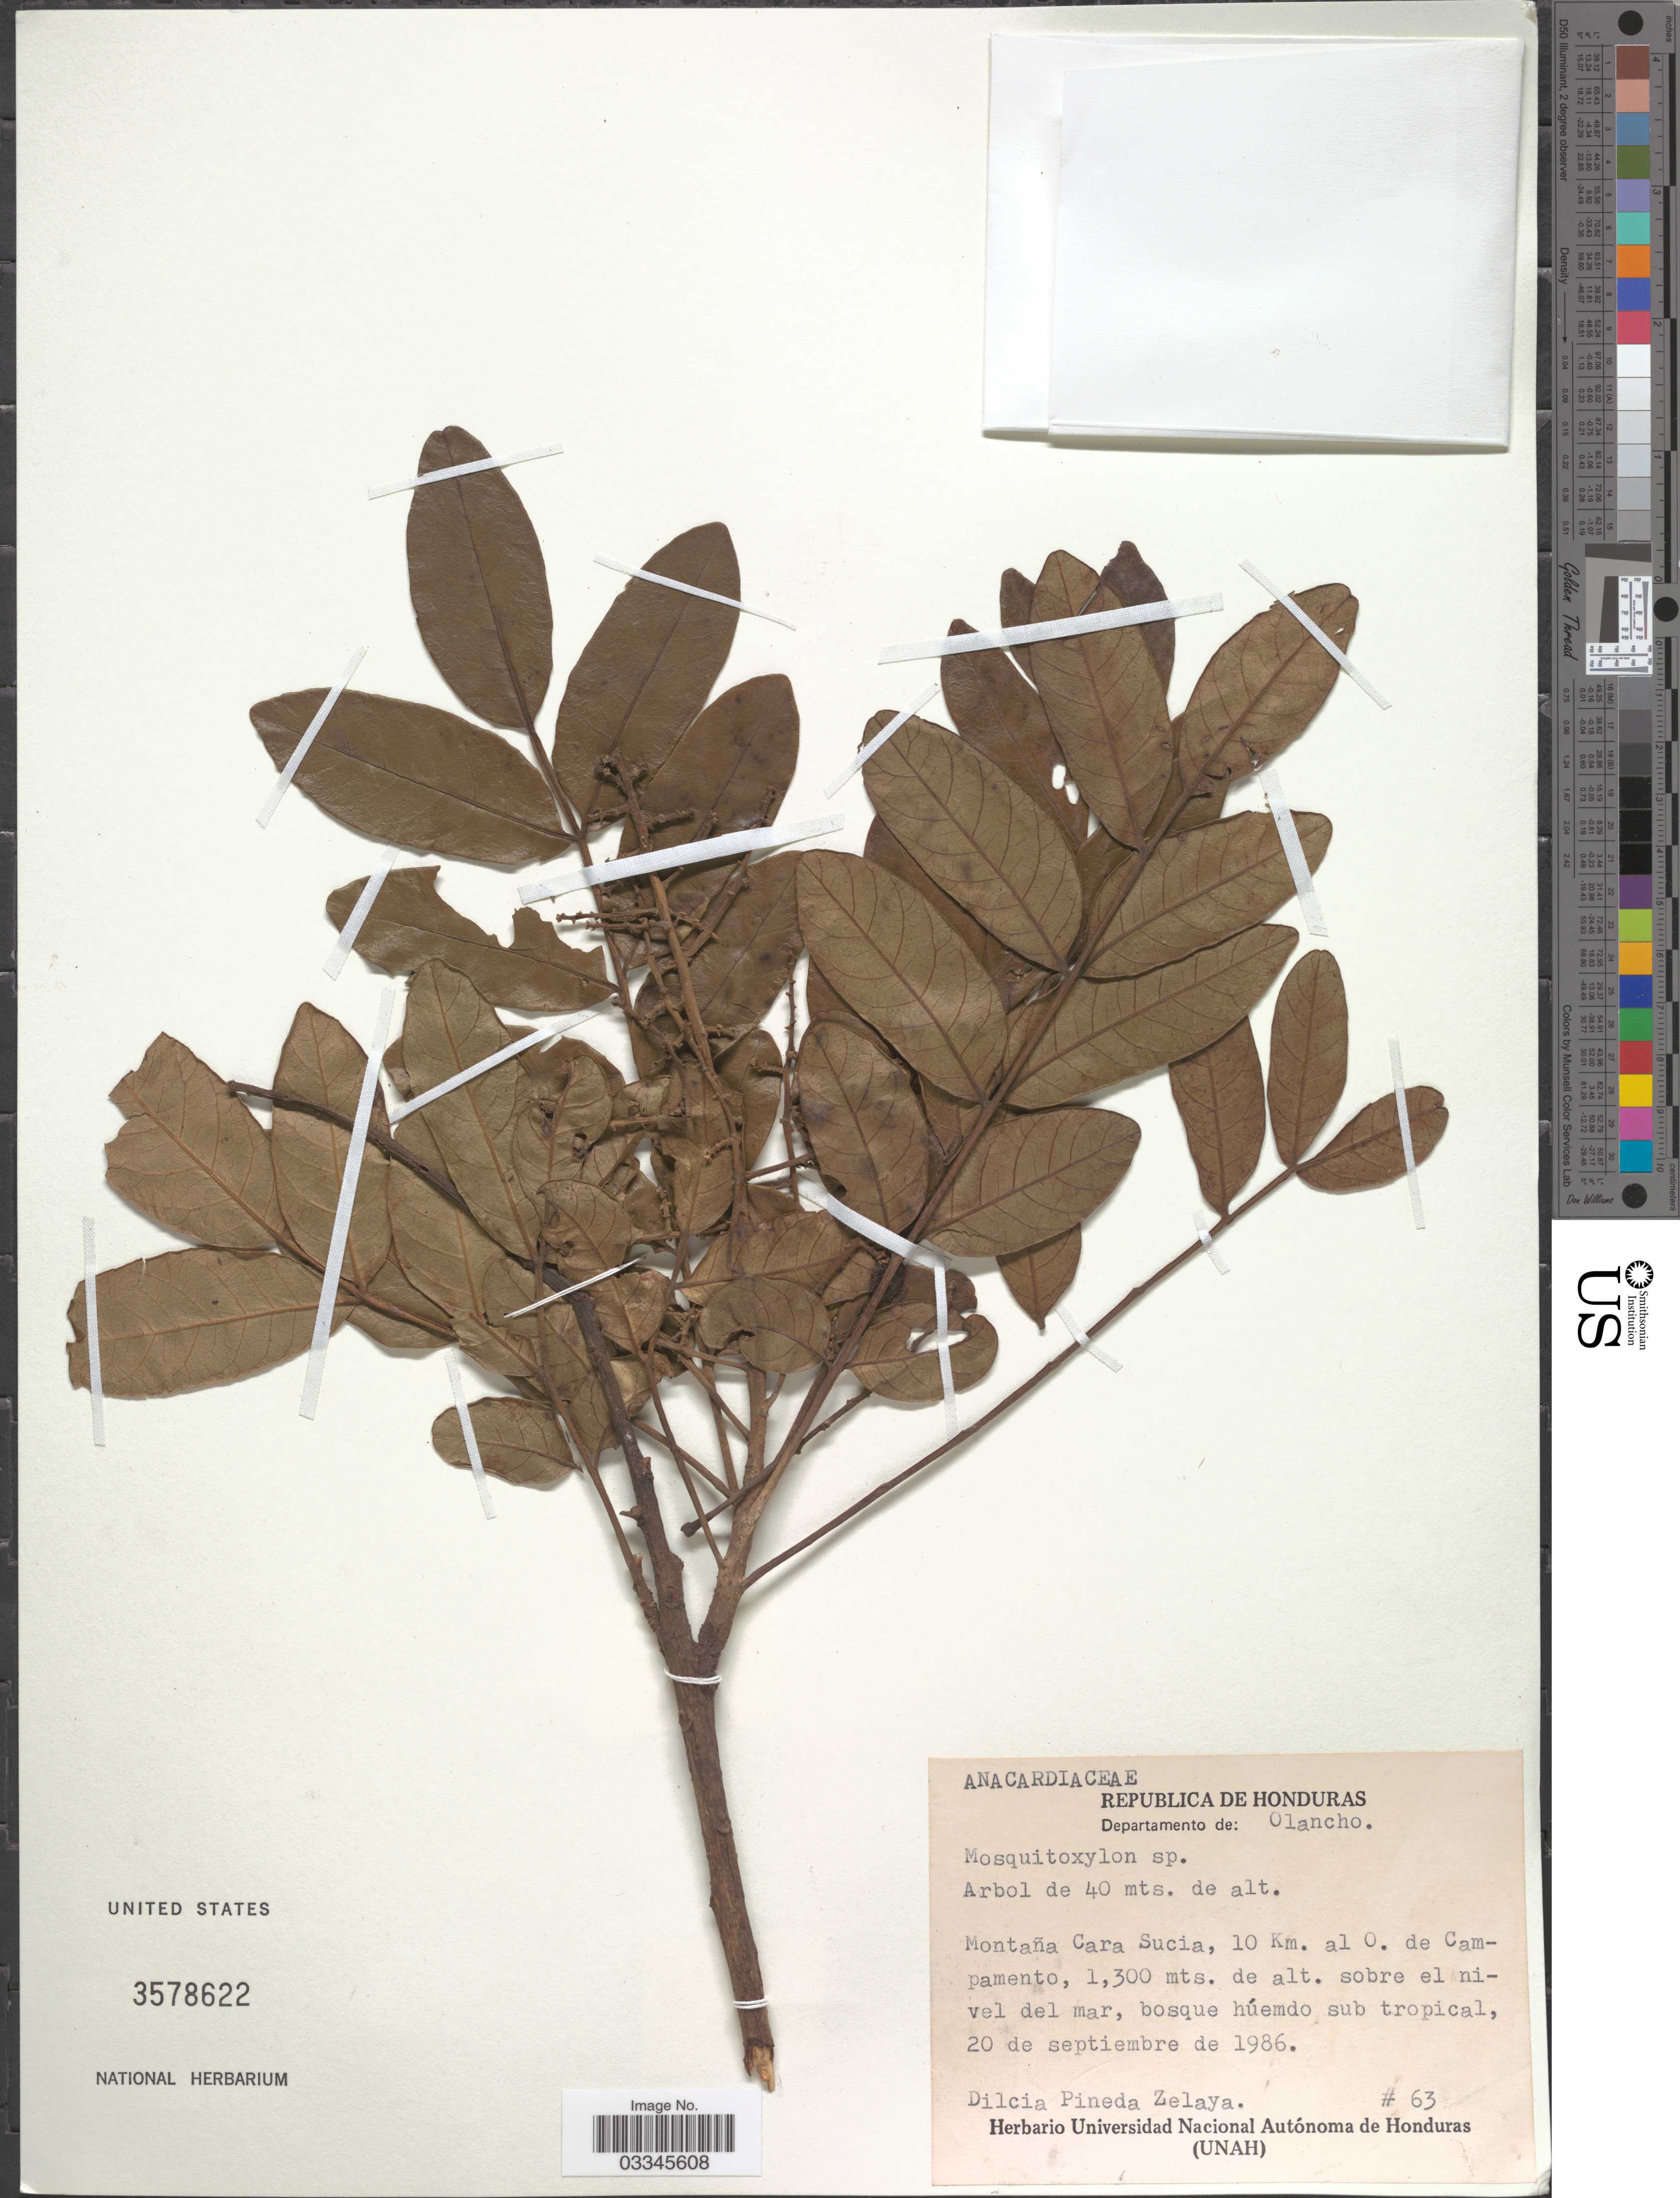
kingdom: Plantae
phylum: Tracheophyta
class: Magnoliopsida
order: Sapindales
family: Anacardiaceae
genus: Mosquitoxylum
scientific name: Mosquitoxylum jamaicense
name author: Krug & Urb.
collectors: D. Zelaya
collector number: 63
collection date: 1986-09-20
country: Honduras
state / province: Olancho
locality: Departamento de: Olancho. Montaña Cara Sucia, 10 Km. al O. de Campamento.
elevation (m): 1300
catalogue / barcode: US 3578622